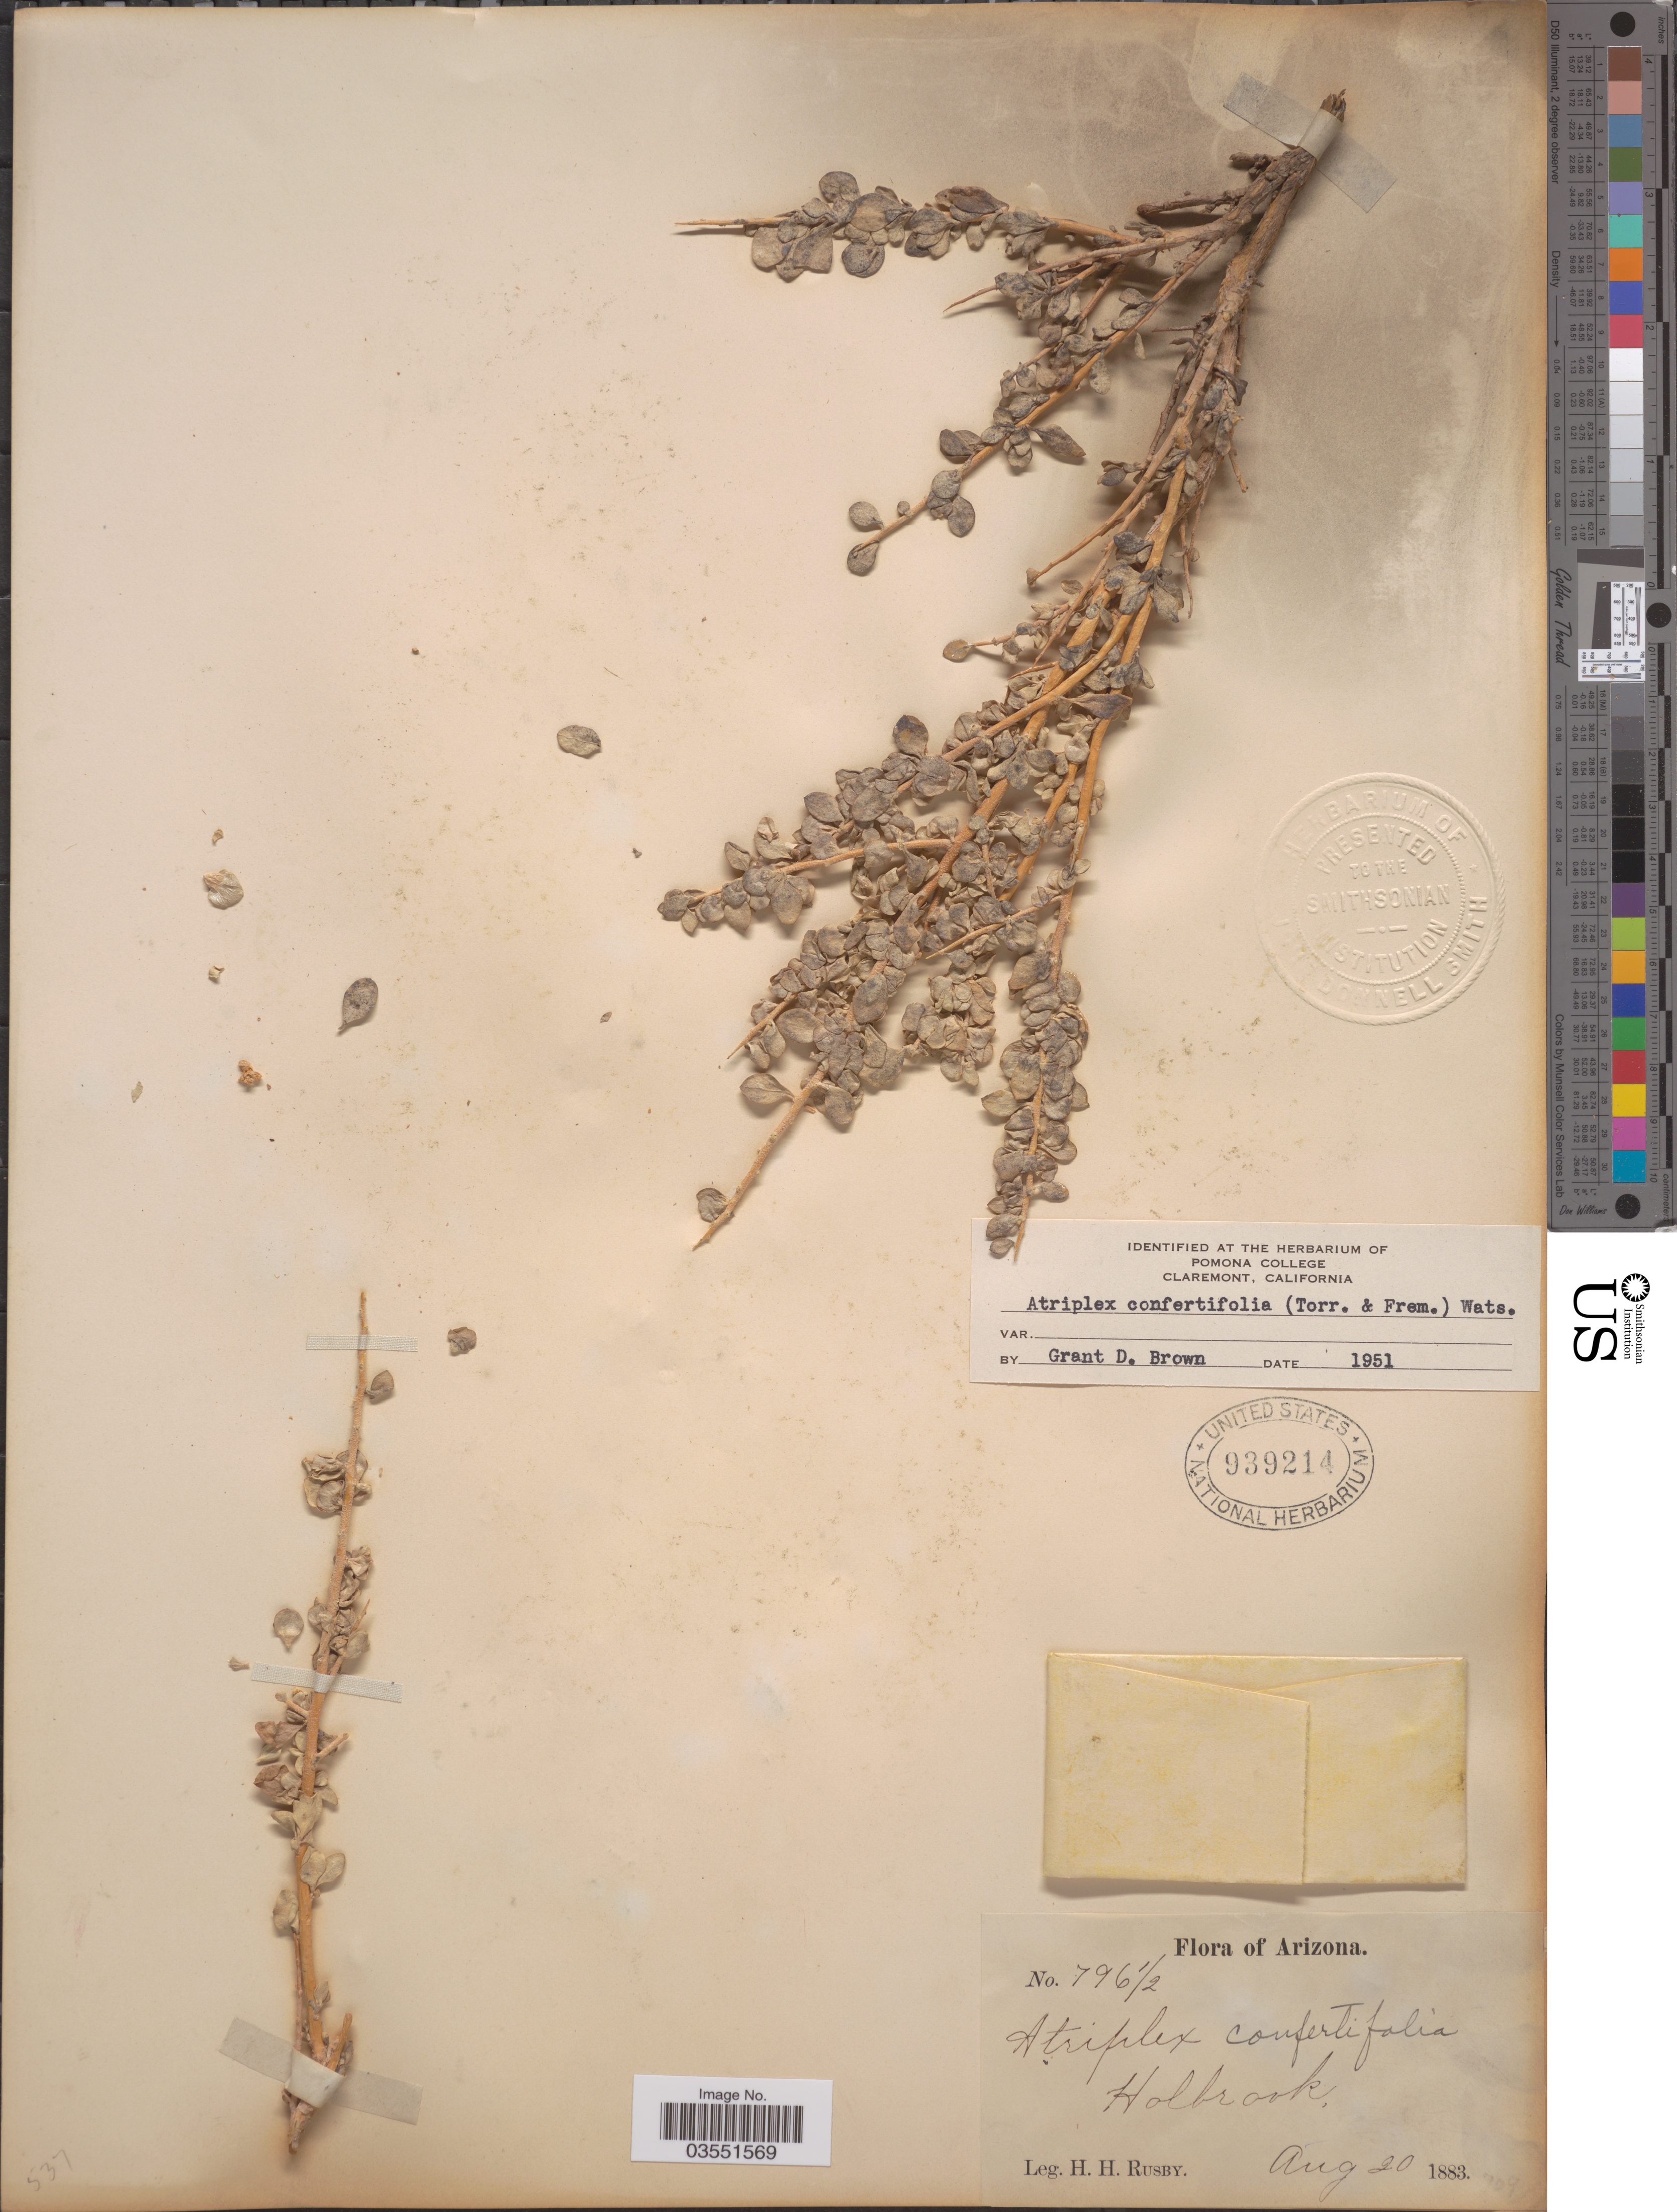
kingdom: Plantae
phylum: Tracheophyta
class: Magnoliopsida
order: Caryophyllales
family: Amaranthaceae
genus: Atriplex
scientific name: Atriplex confertifolia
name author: (Torr. & Frém.) S. Watson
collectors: H. H. Rusby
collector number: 796½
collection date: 1883-08-20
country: United States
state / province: Arizona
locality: Holbrook.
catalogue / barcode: US 939214